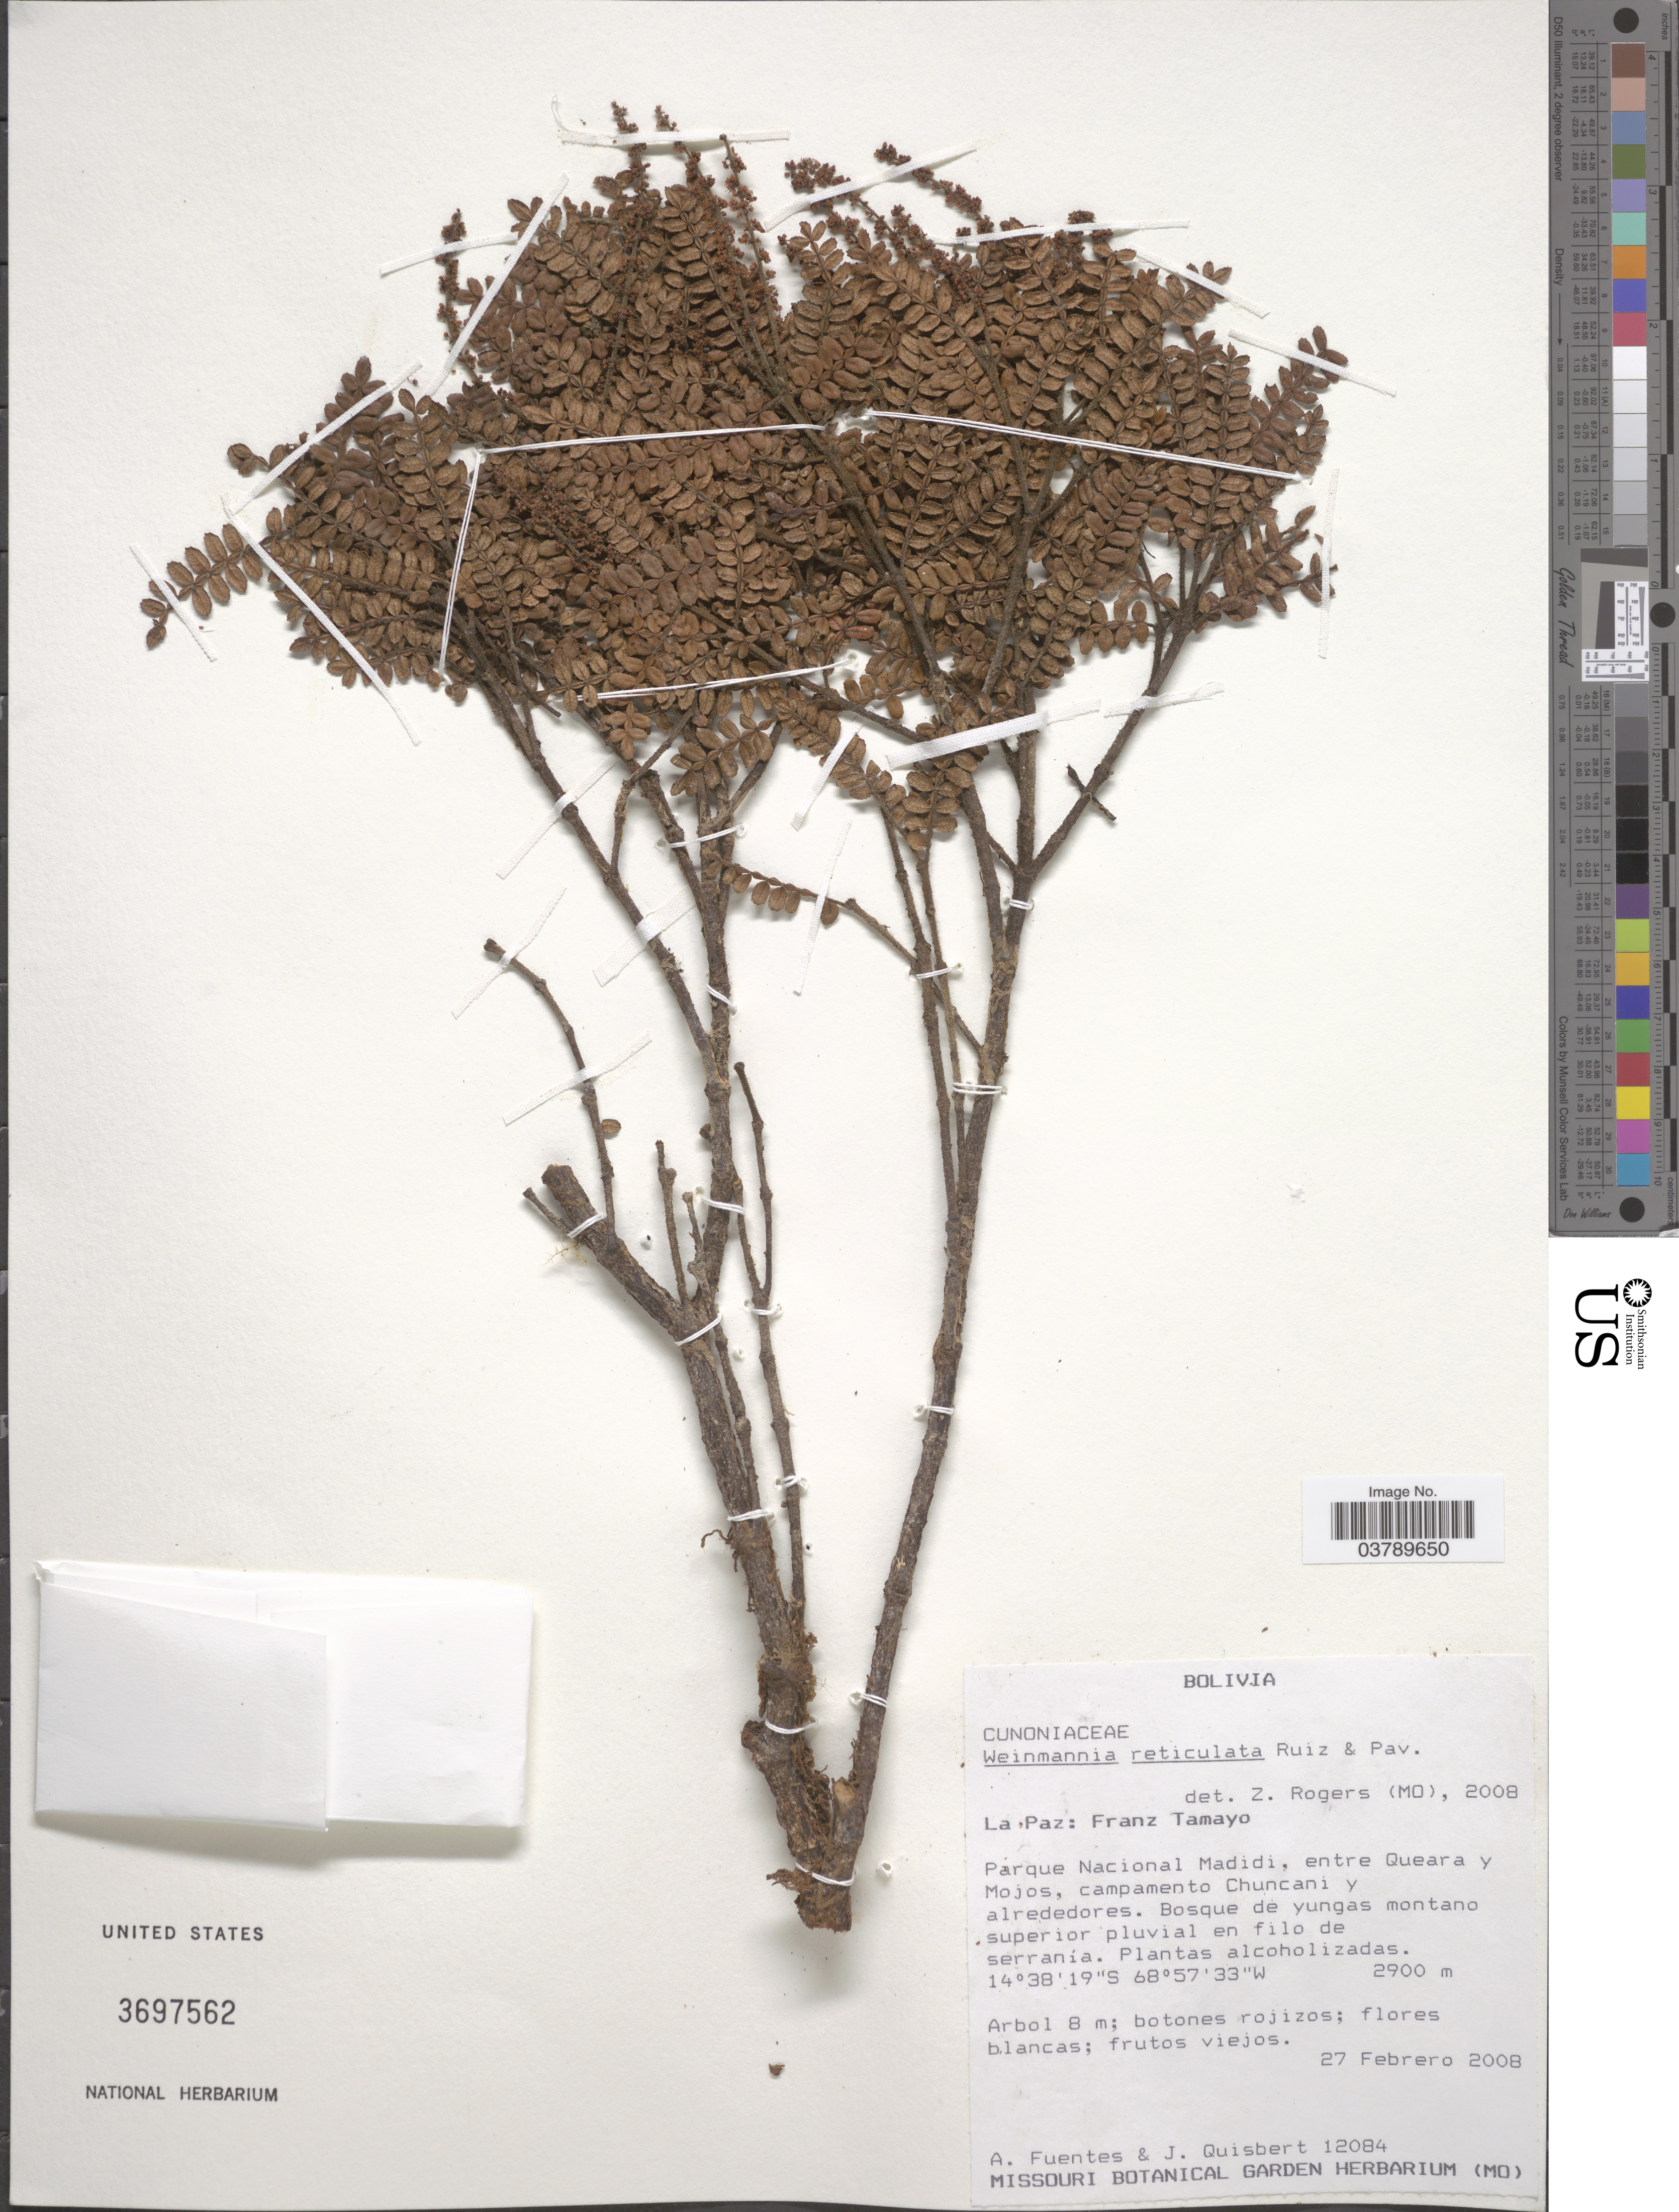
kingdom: Plantae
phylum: Tracheophyta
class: Magnoliopsida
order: Oxalidales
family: Cunoniaceae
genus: Weinmannia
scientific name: Weinmannia reticulata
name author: Ruiz & Pav.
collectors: A. Fuentes & J. Quisbert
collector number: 12084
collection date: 2008-02-27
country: Bolivia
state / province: La Paz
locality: Franz Tamayo. Parque Nacional Madidi, entre Queara y Mojos, campamento Chuncani y alrededores.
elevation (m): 2900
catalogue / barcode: US 3697562